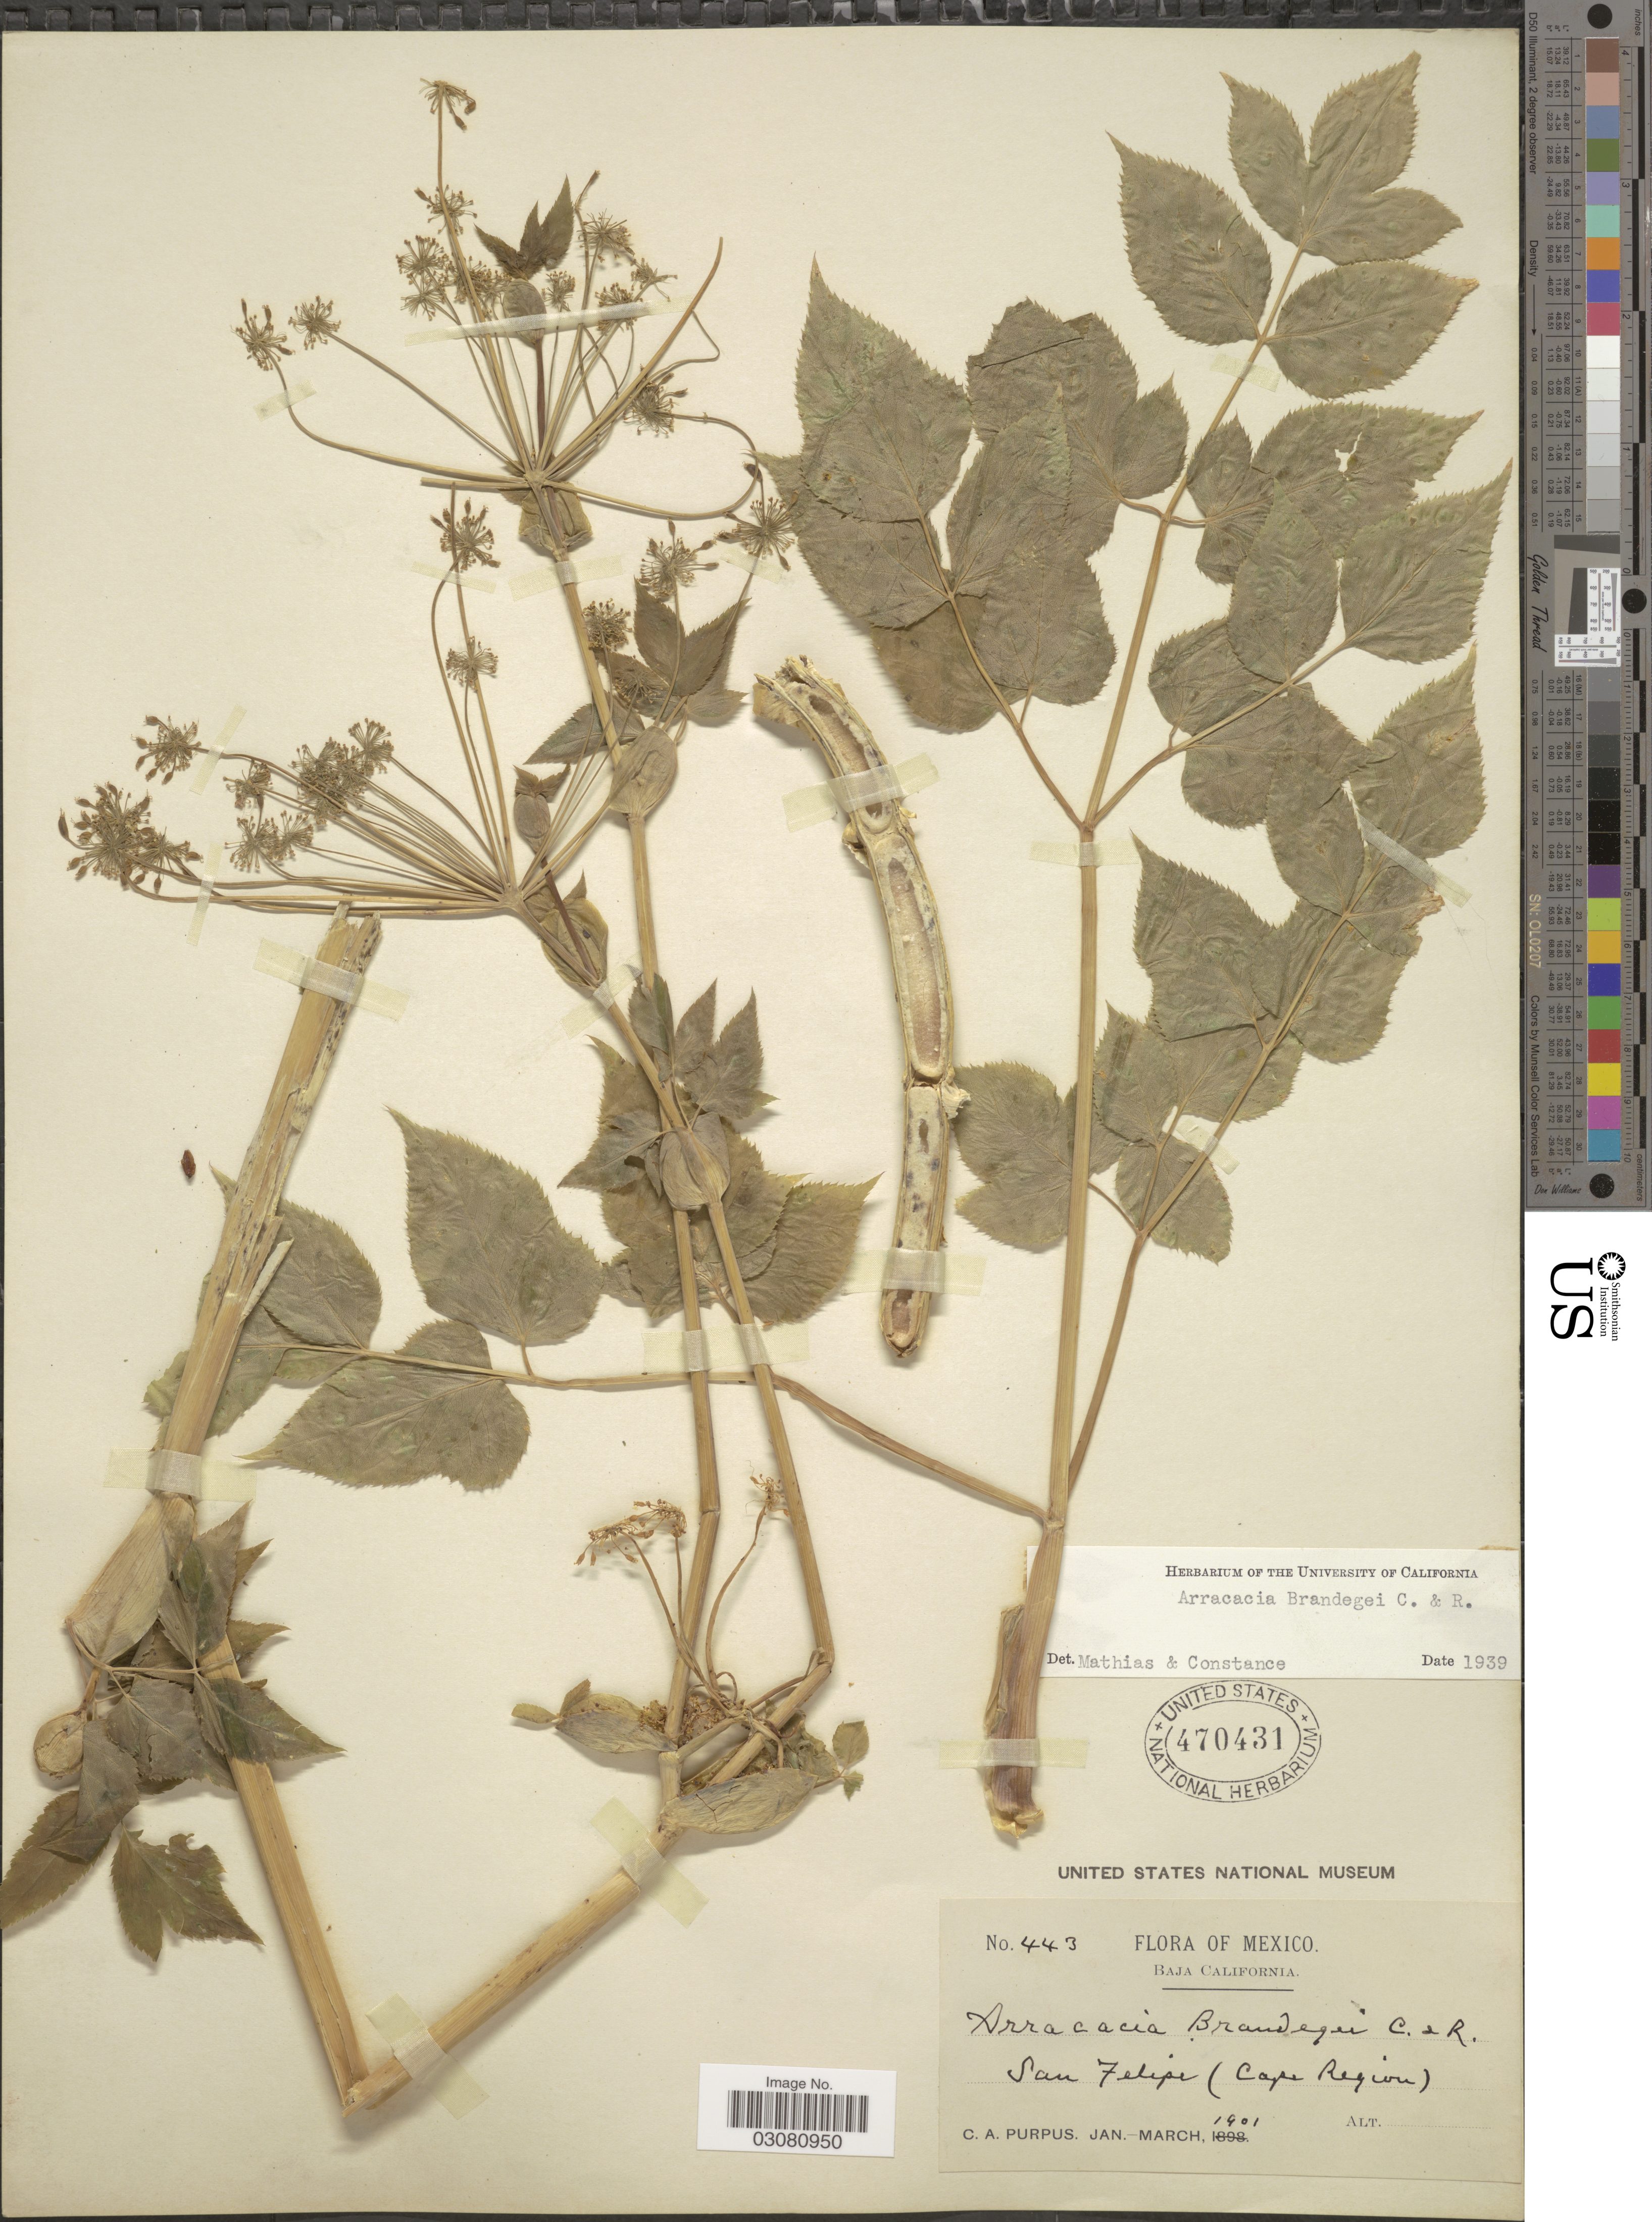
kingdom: Plantae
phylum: Tracheophyta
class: Magnoliopsida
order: Apiales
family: Apiaceae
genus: Arracacia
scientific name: Arracacia brandegei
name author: J.M. Coult. & Rose in Brandegee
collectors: C. A. Purpus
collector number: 443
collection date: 1901-01/1901-03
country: Mexico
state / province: Baja California Sur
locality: San Felipe (Cape Region).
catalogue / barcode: US 470431